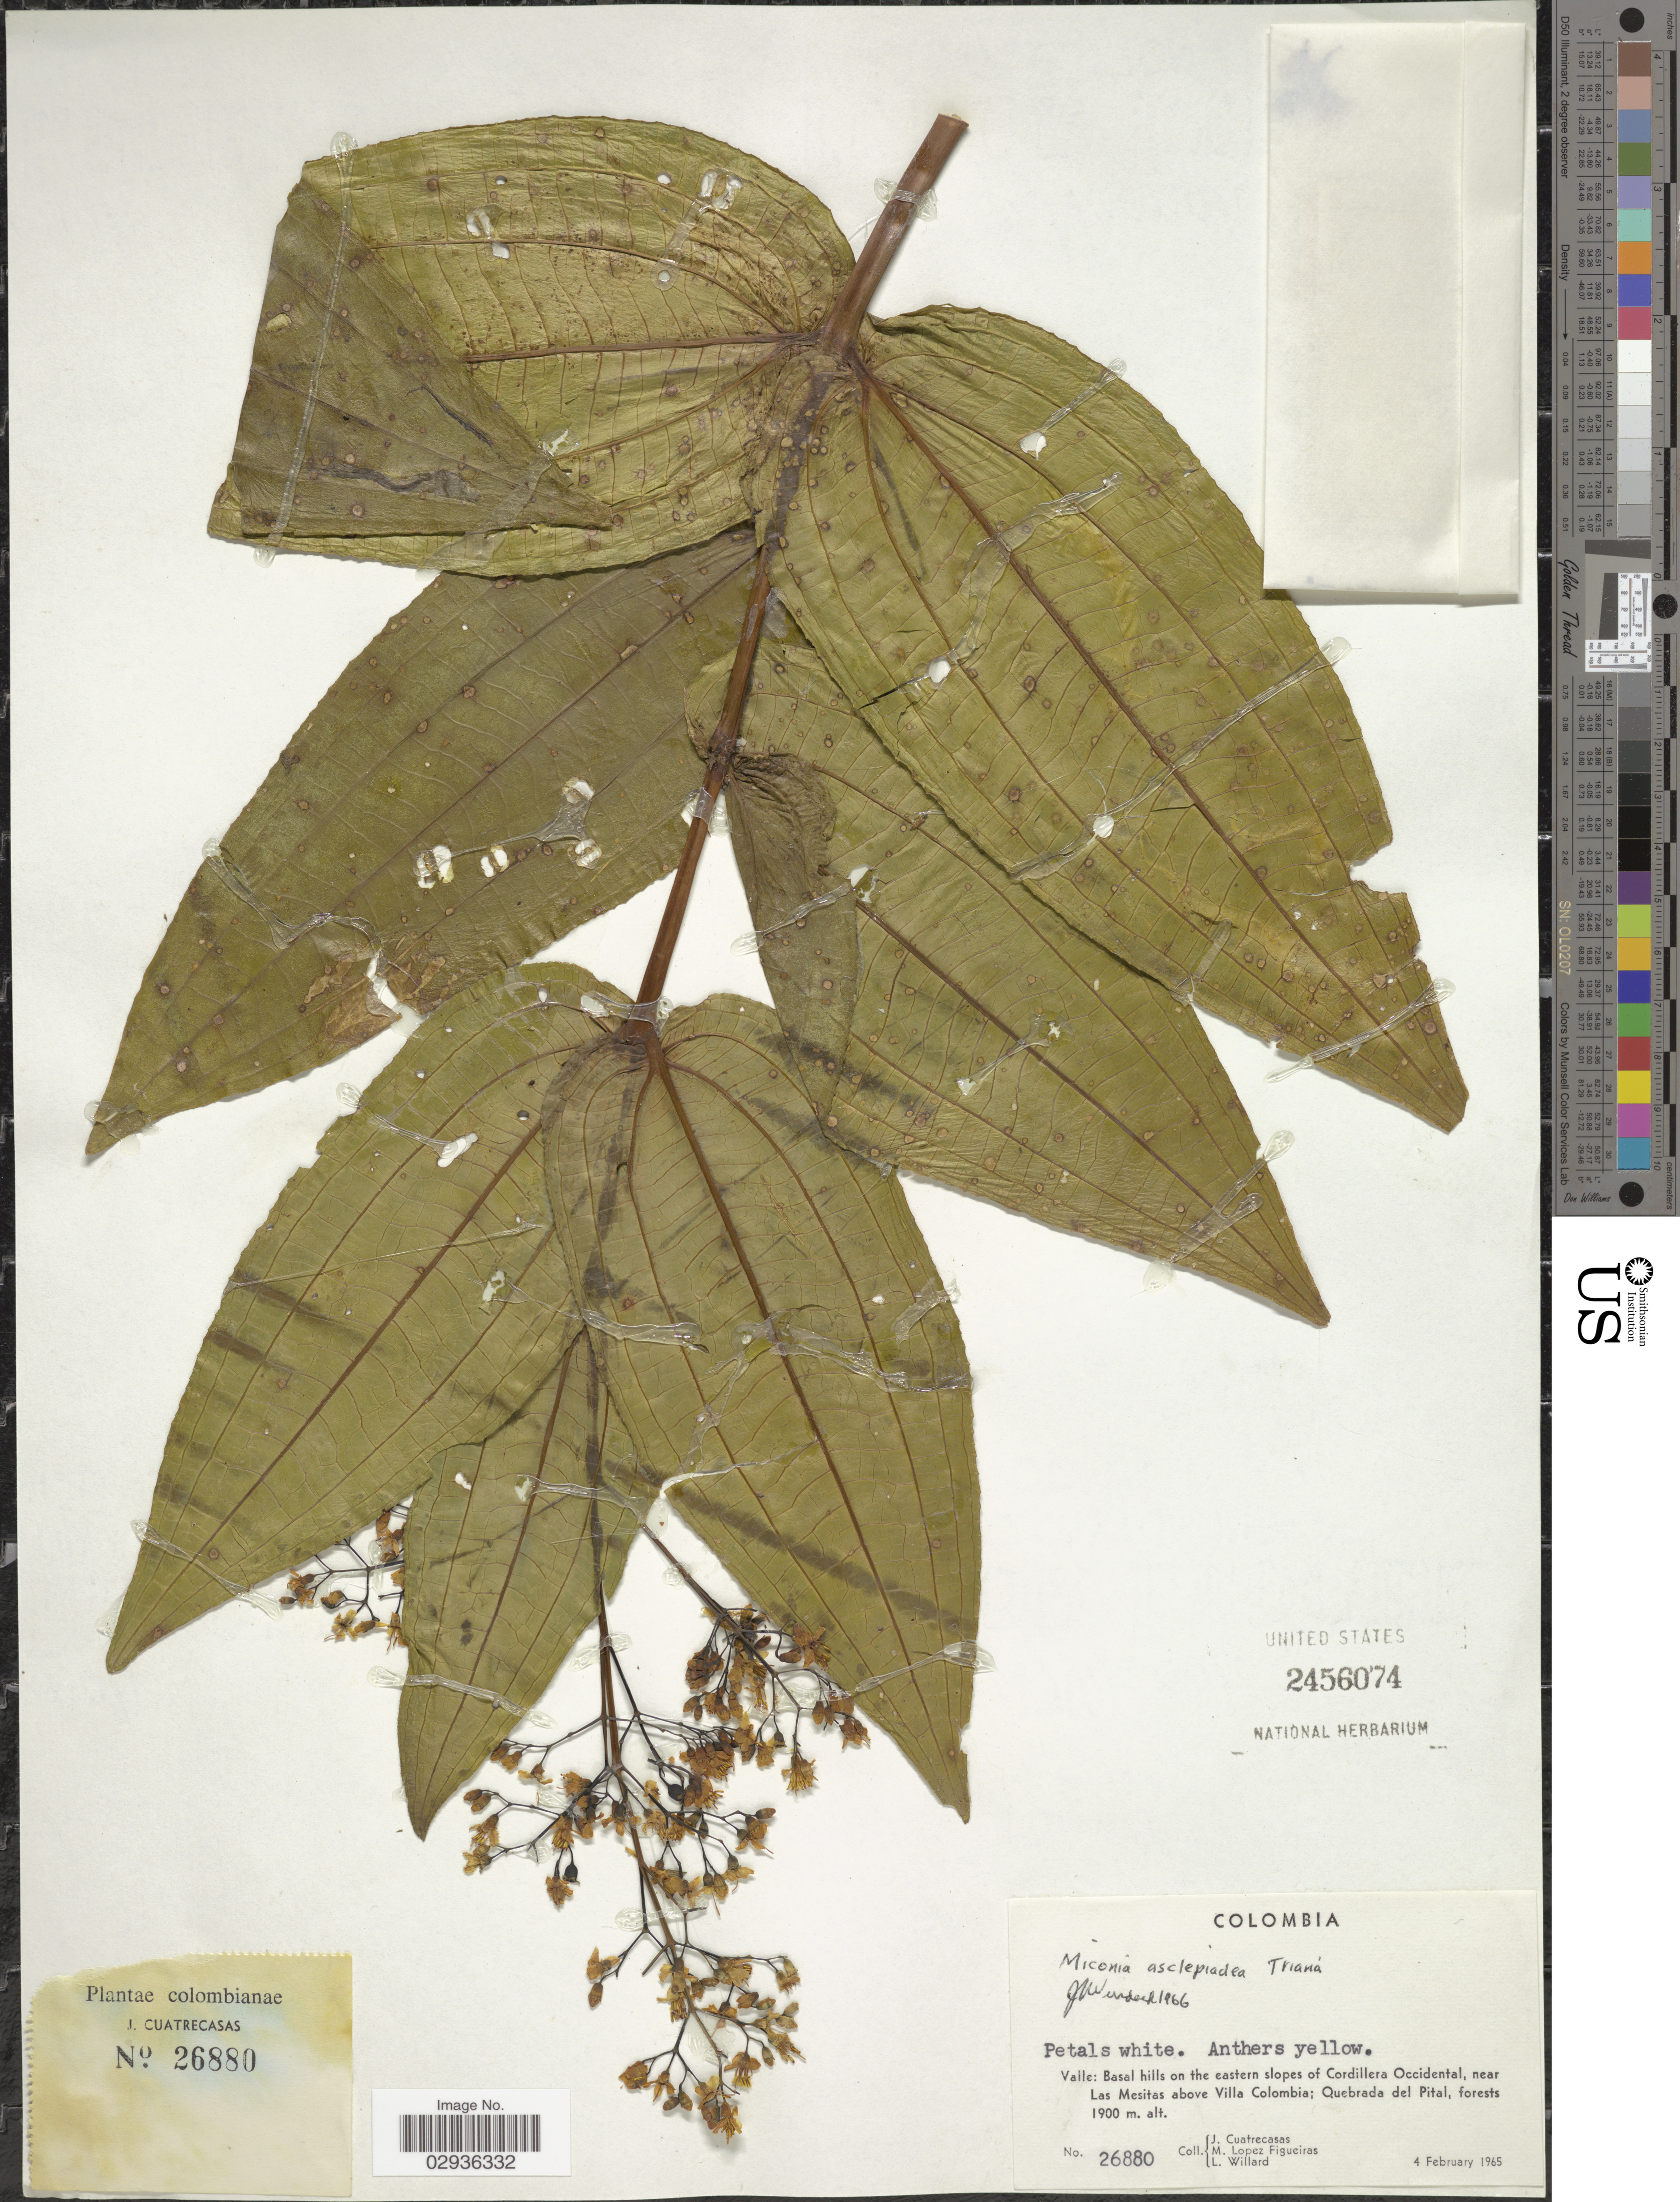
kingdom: Plantae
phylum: Tracheophyta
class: Magnoliopsida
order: Myrtales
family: Melastomataceae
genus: Miconia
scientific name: Miconia asclepiadea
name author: Triana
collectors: J. Cuatrecasas, M. López Figueiras & L. Willard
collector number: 26880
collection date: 1965-02-04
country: Colombia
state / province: Valle del Cauca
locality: Valle: Basal hills on the eastern slopes of Cordillera occidental, near Las Mesitas abvoe Villa Colombia: Quebrada del Pital, forests.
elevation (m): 1900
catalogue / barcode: US 2456074